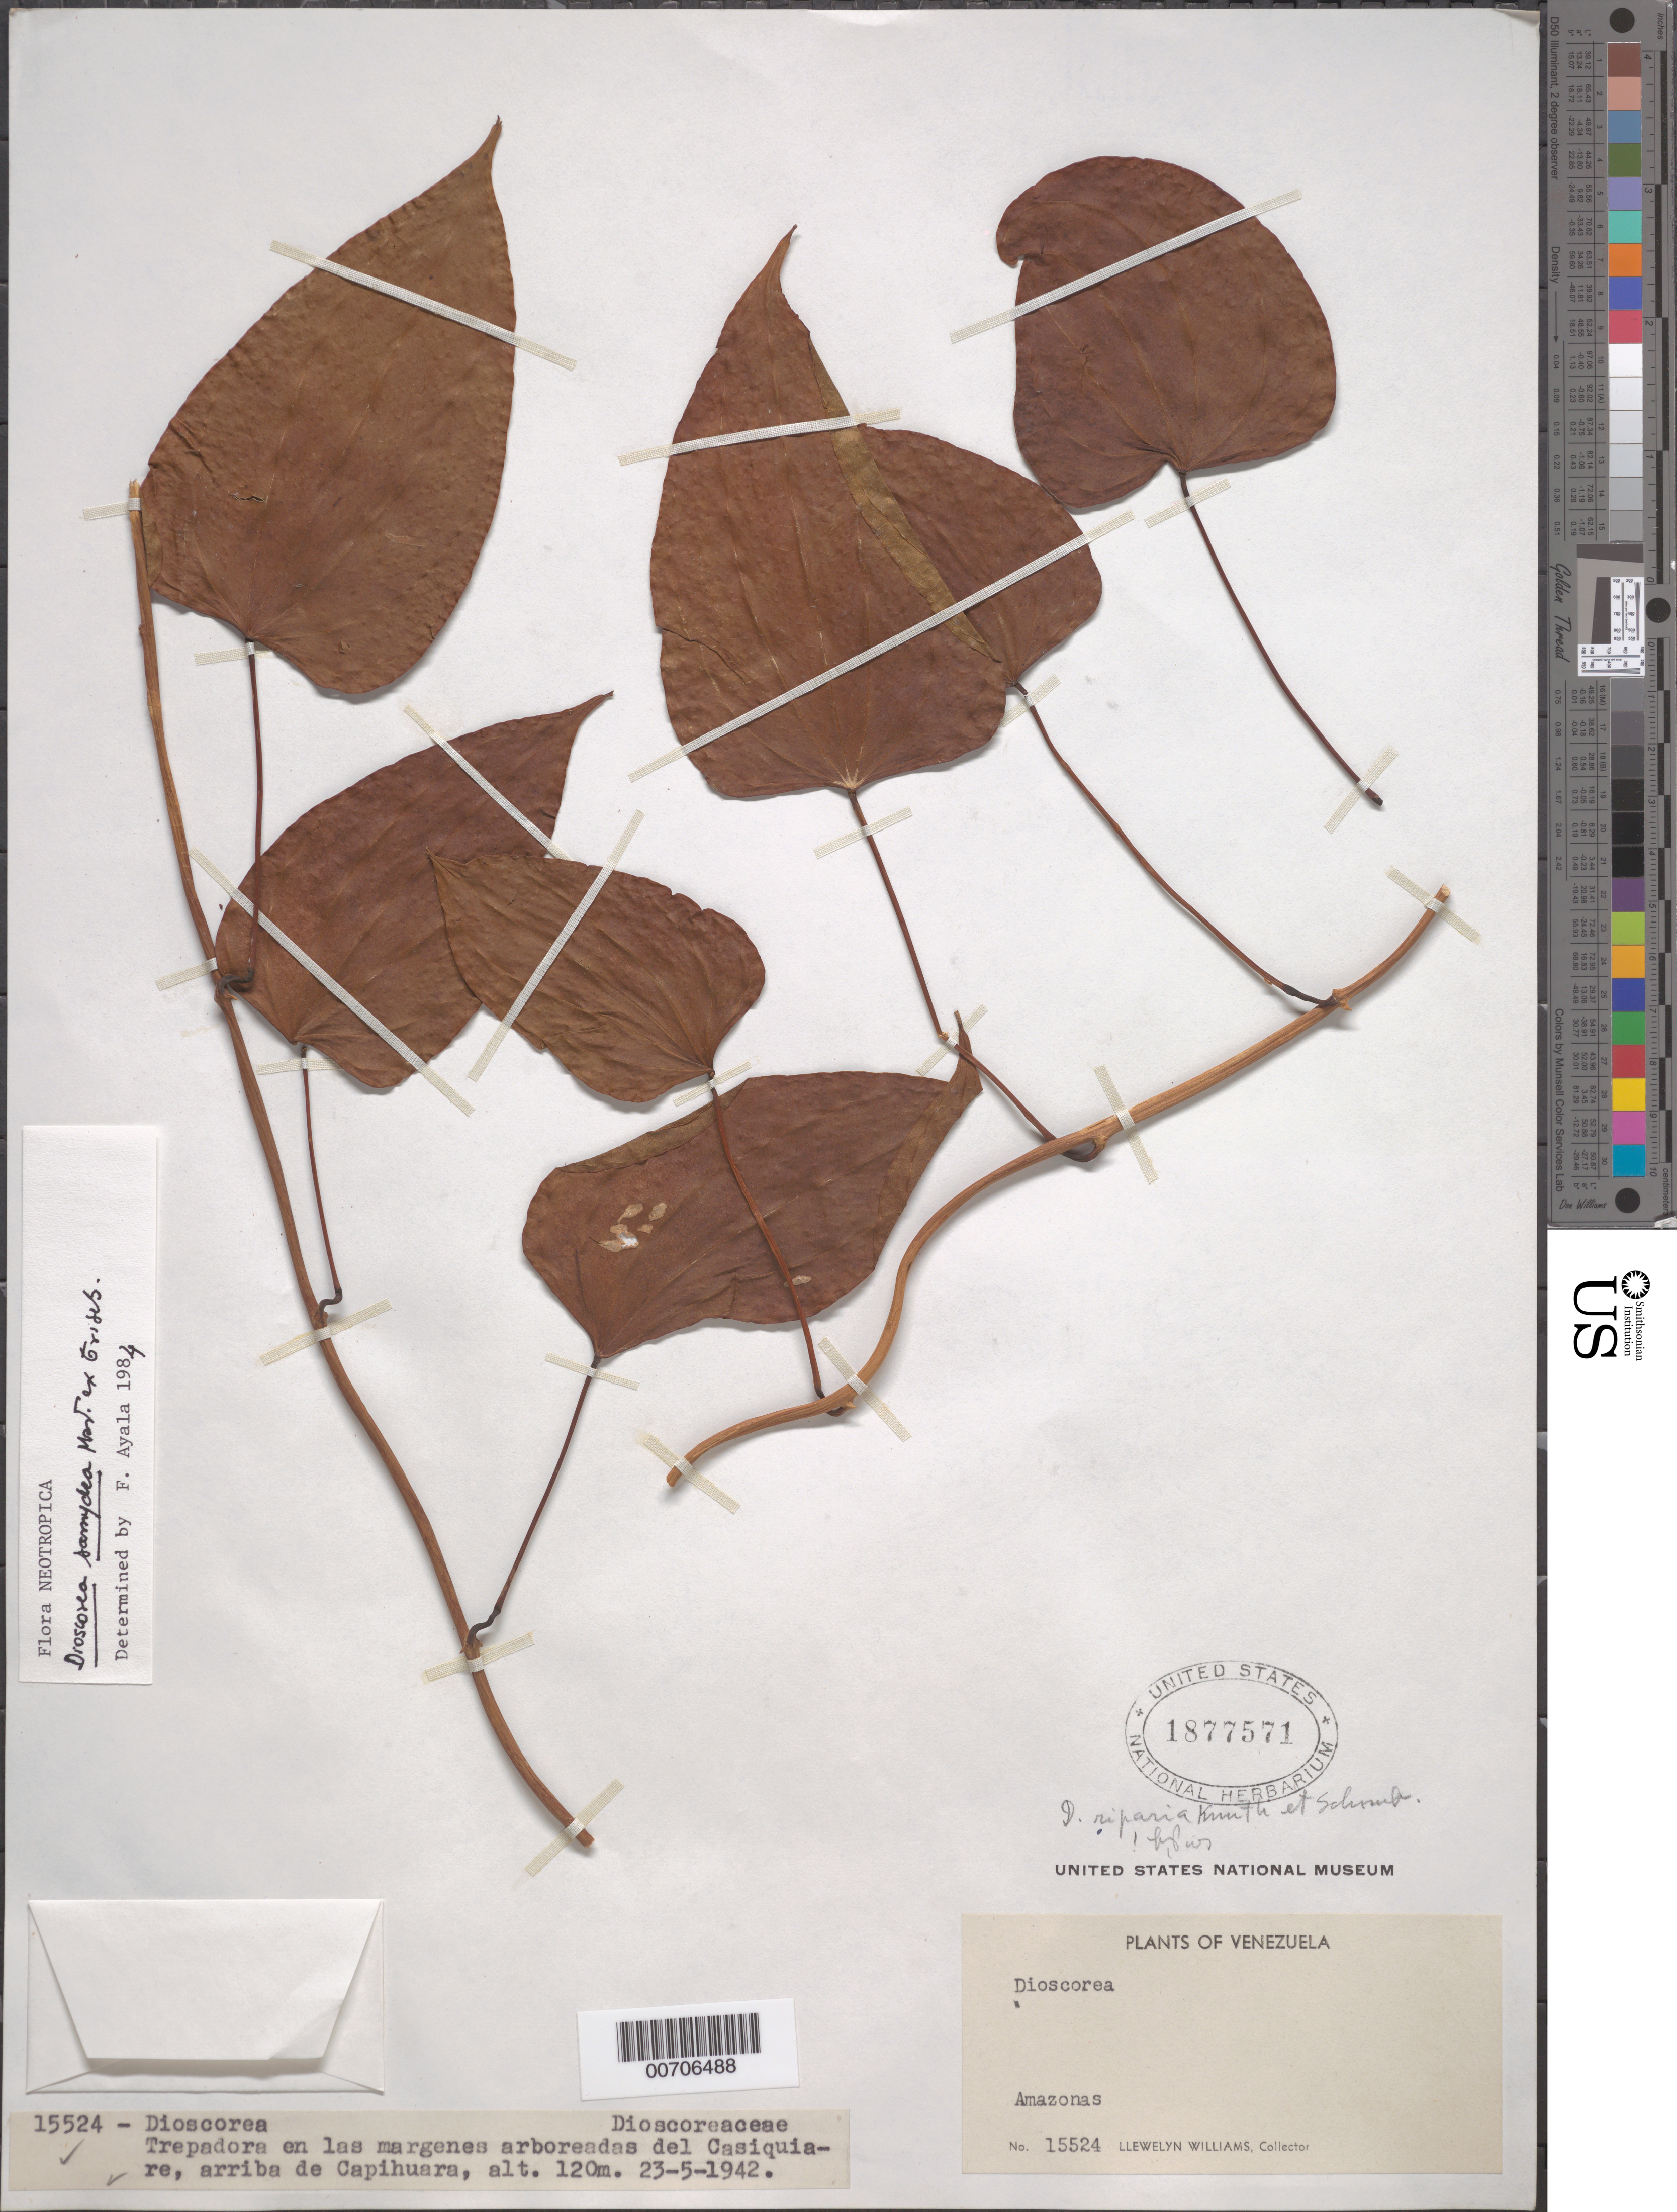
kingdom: Plantae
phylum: Tracheophyta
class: Liliopsida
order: Dioscoreales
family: Dioscoreaceae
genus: Dioscorea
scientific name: Dioscorea samydea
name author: Griseb.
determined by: Ayala F., Franklin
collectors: Ll. Williams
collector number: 15524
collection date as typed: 23-May-42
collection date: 1942-05-23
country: Venezuela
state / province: Amazonas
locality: Capihuara, Alto Casiquiare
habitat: Margenes arboreadas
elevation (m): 120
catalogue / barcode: US 1877571